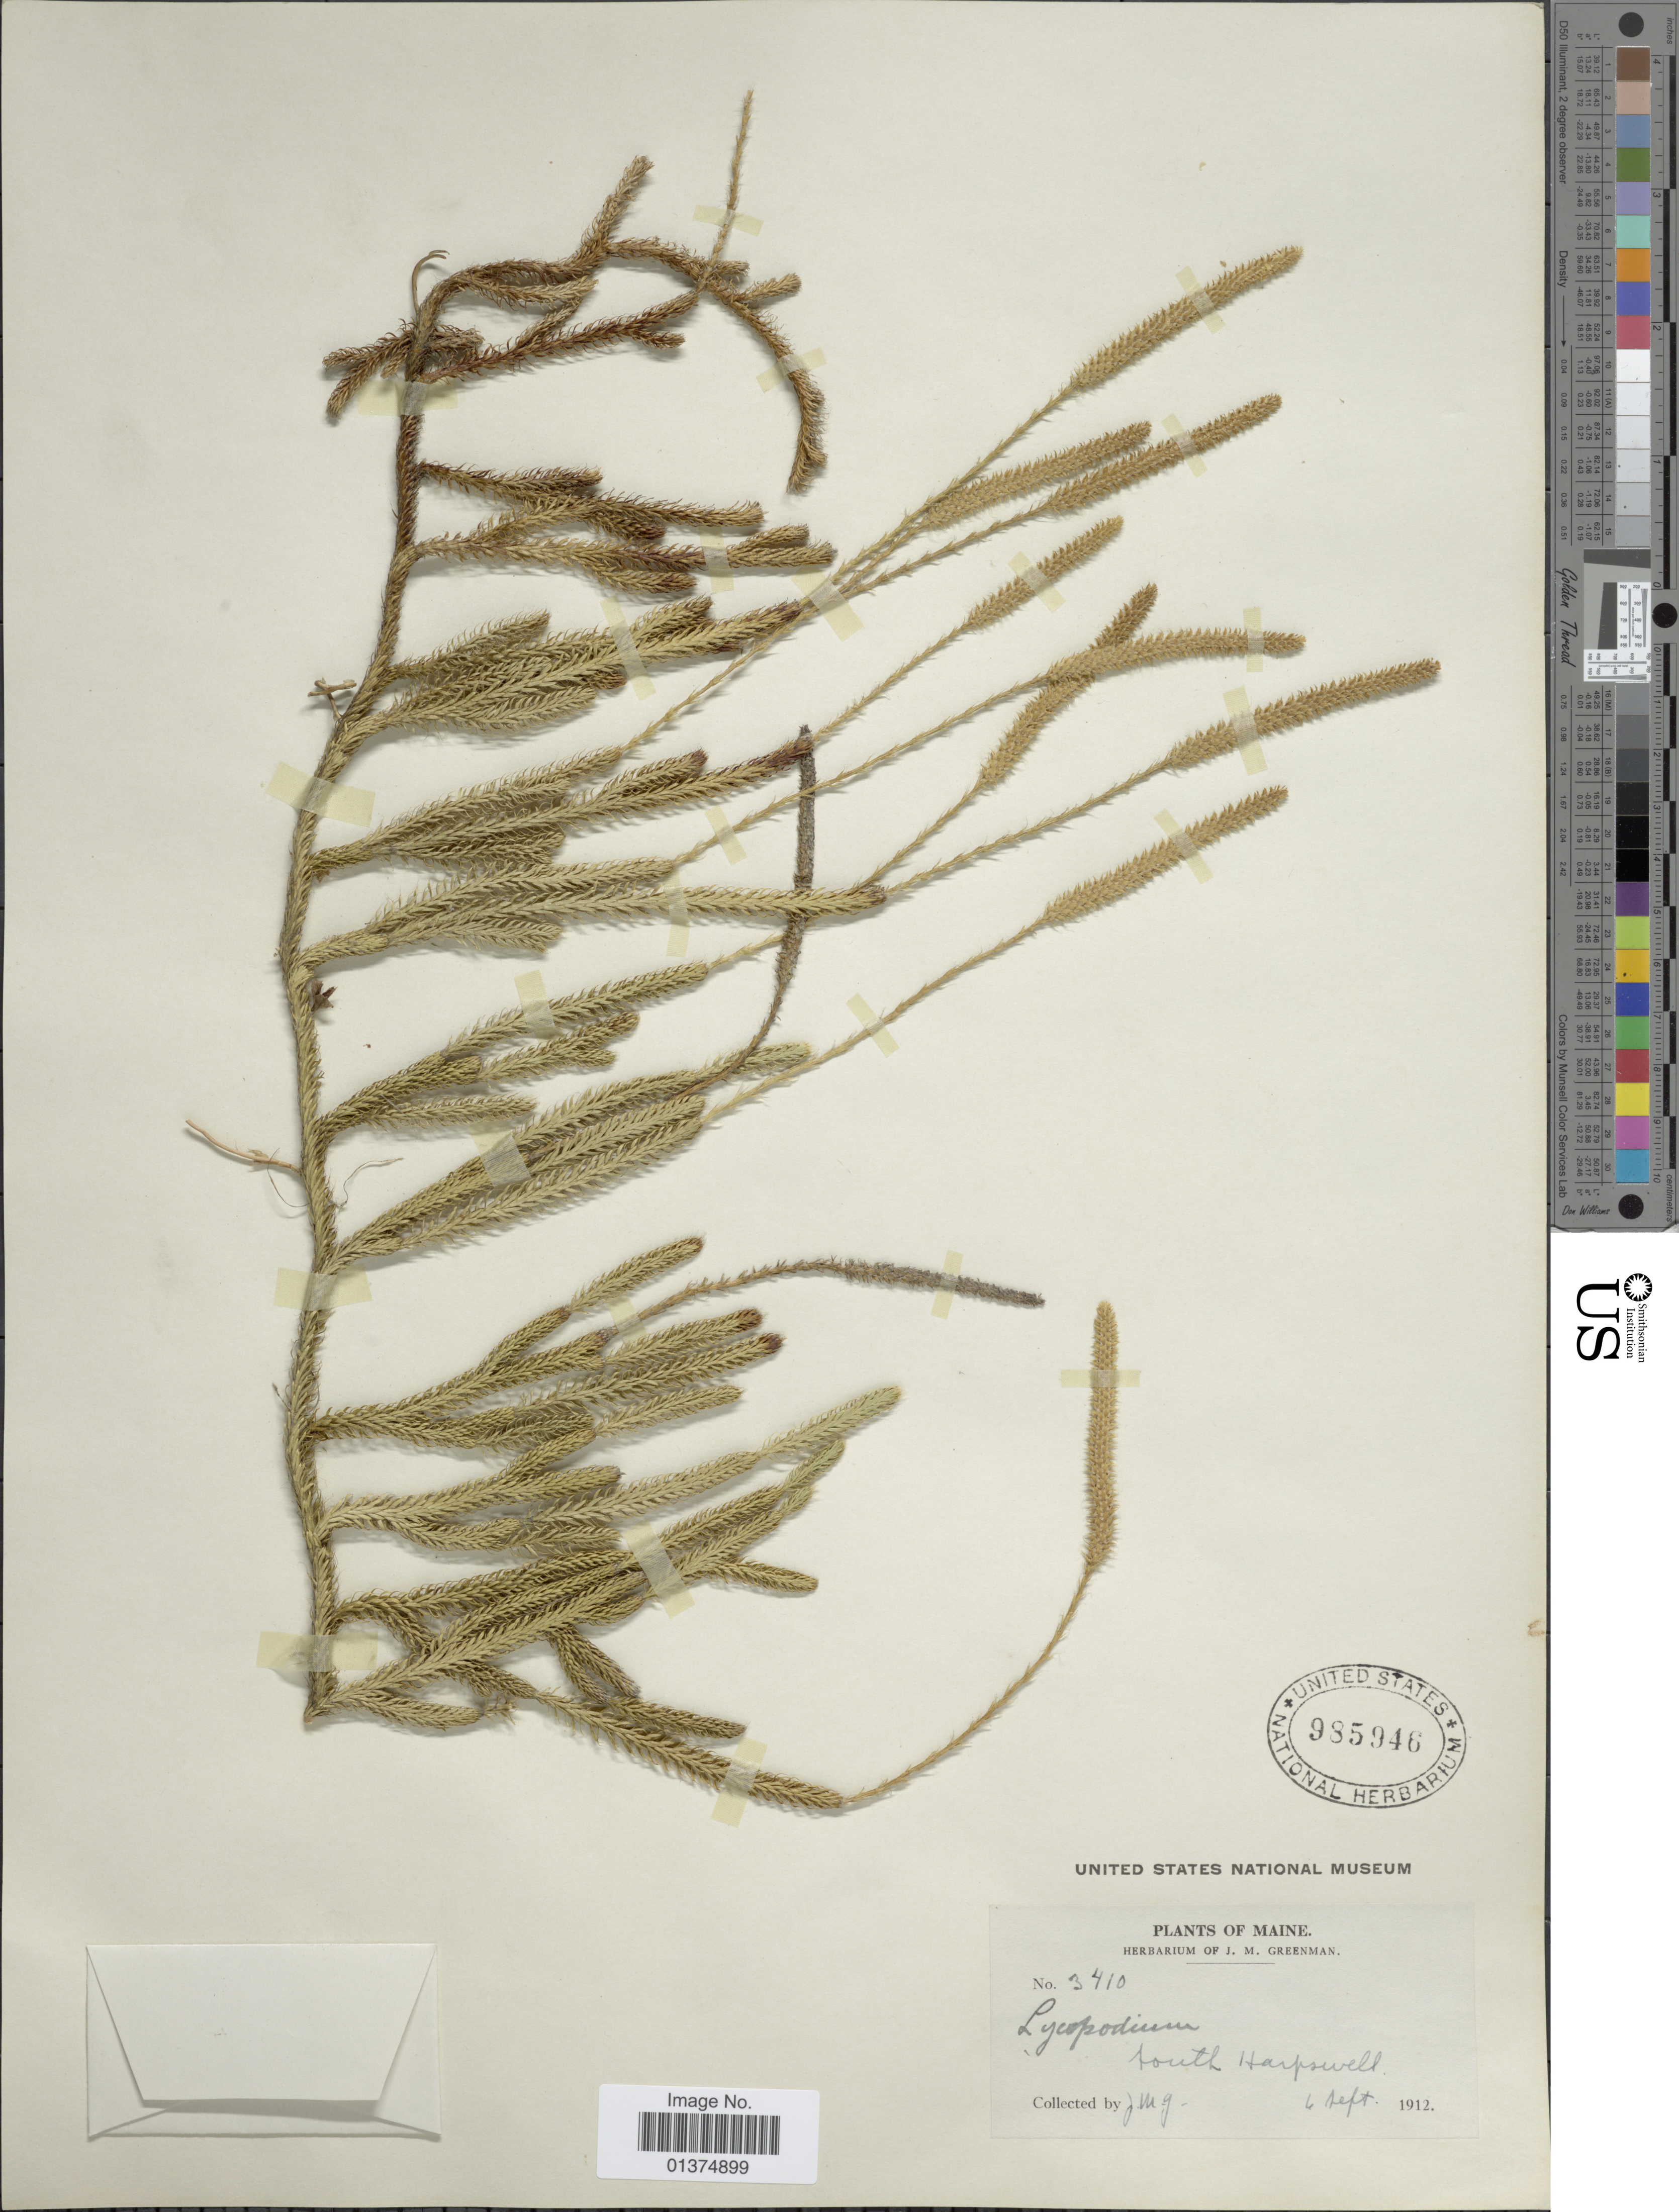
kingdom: Plantae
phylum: Tracheophyta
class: Lycopodiopsida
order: Lycopodiales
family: Lycopodiaceae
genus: Lycopodium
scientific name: Lycopodium lagopus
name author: Zinserl. ex Kuzen.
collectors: J. M. Greenman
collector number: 3410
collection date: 1912-09-06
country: United States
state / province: Maine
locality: South Harpswell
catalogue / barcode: US 985946